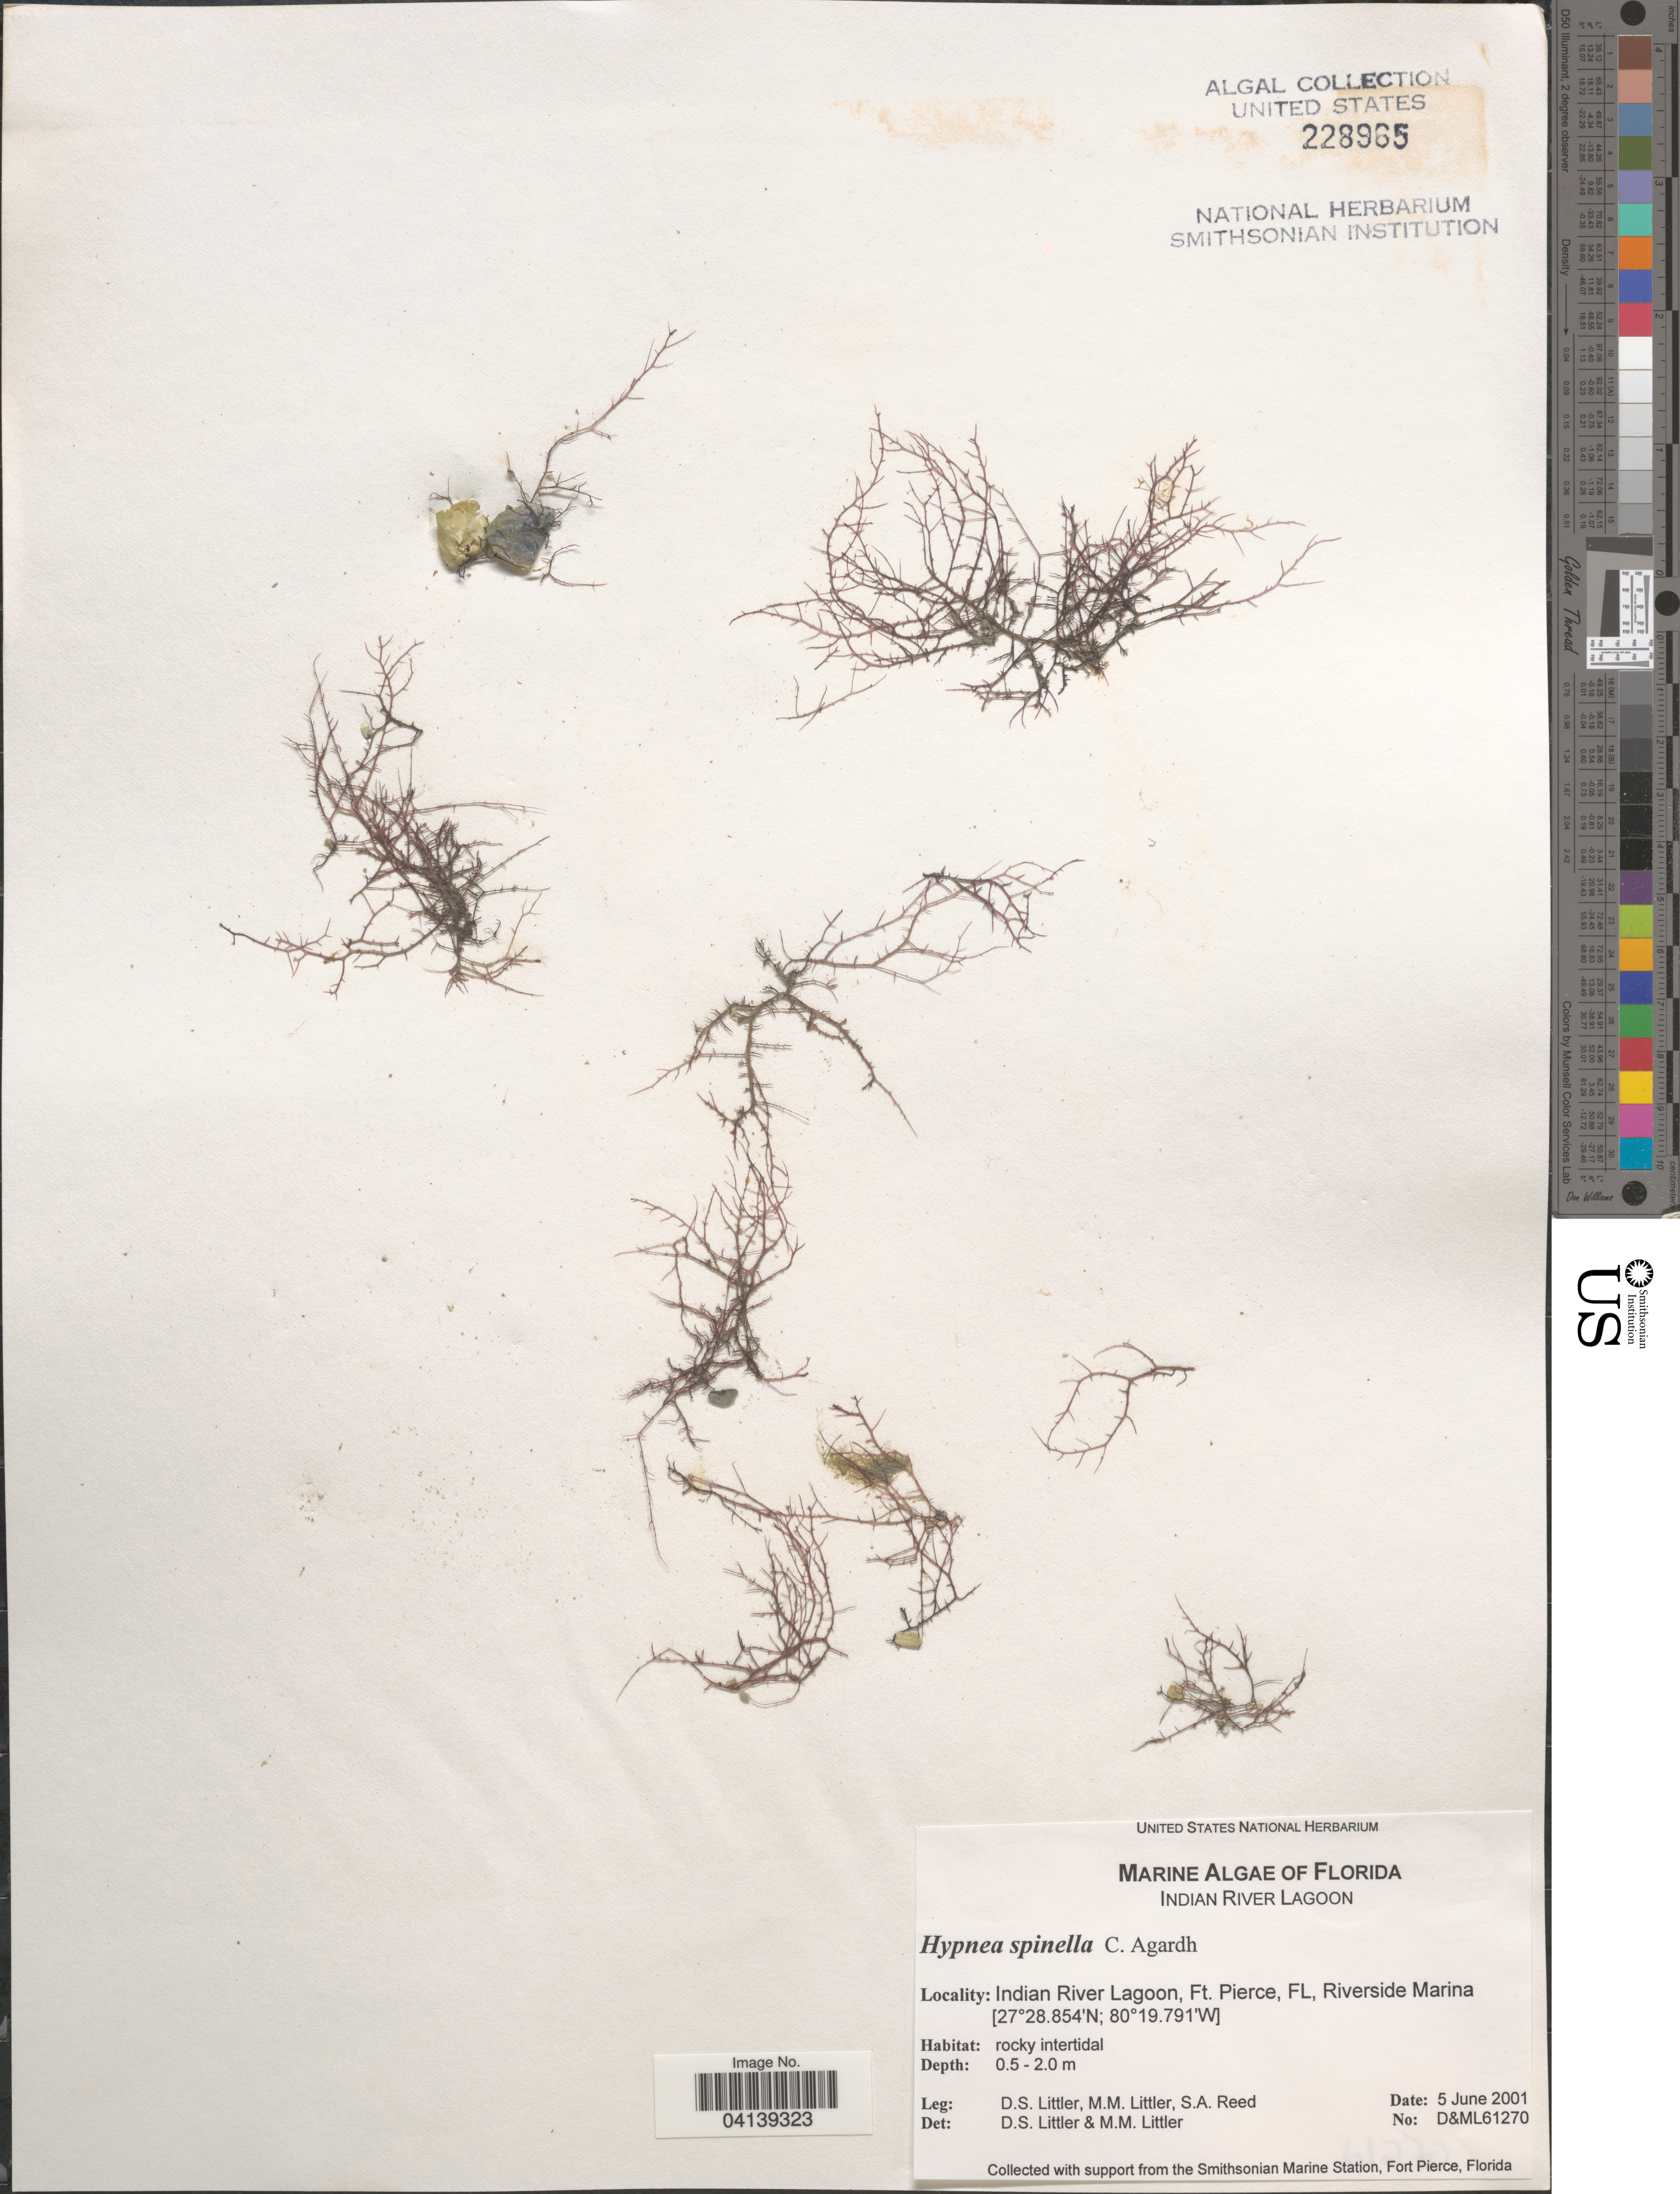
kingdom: Plantae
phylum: Rhodophyta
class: Florideophyceae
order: Gigartinales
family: Cystocloniaceae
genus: Hypnea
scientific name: Hypnea spinella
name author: (C. Agardh) Kütz.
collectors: D. S. Littler & S. Reed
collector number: D&ML61270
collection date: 2001-06-05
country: United States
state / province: Florida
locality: Indian River Lagoon, Ft. Pierce, Riverside Marina.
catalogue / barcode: US 228965